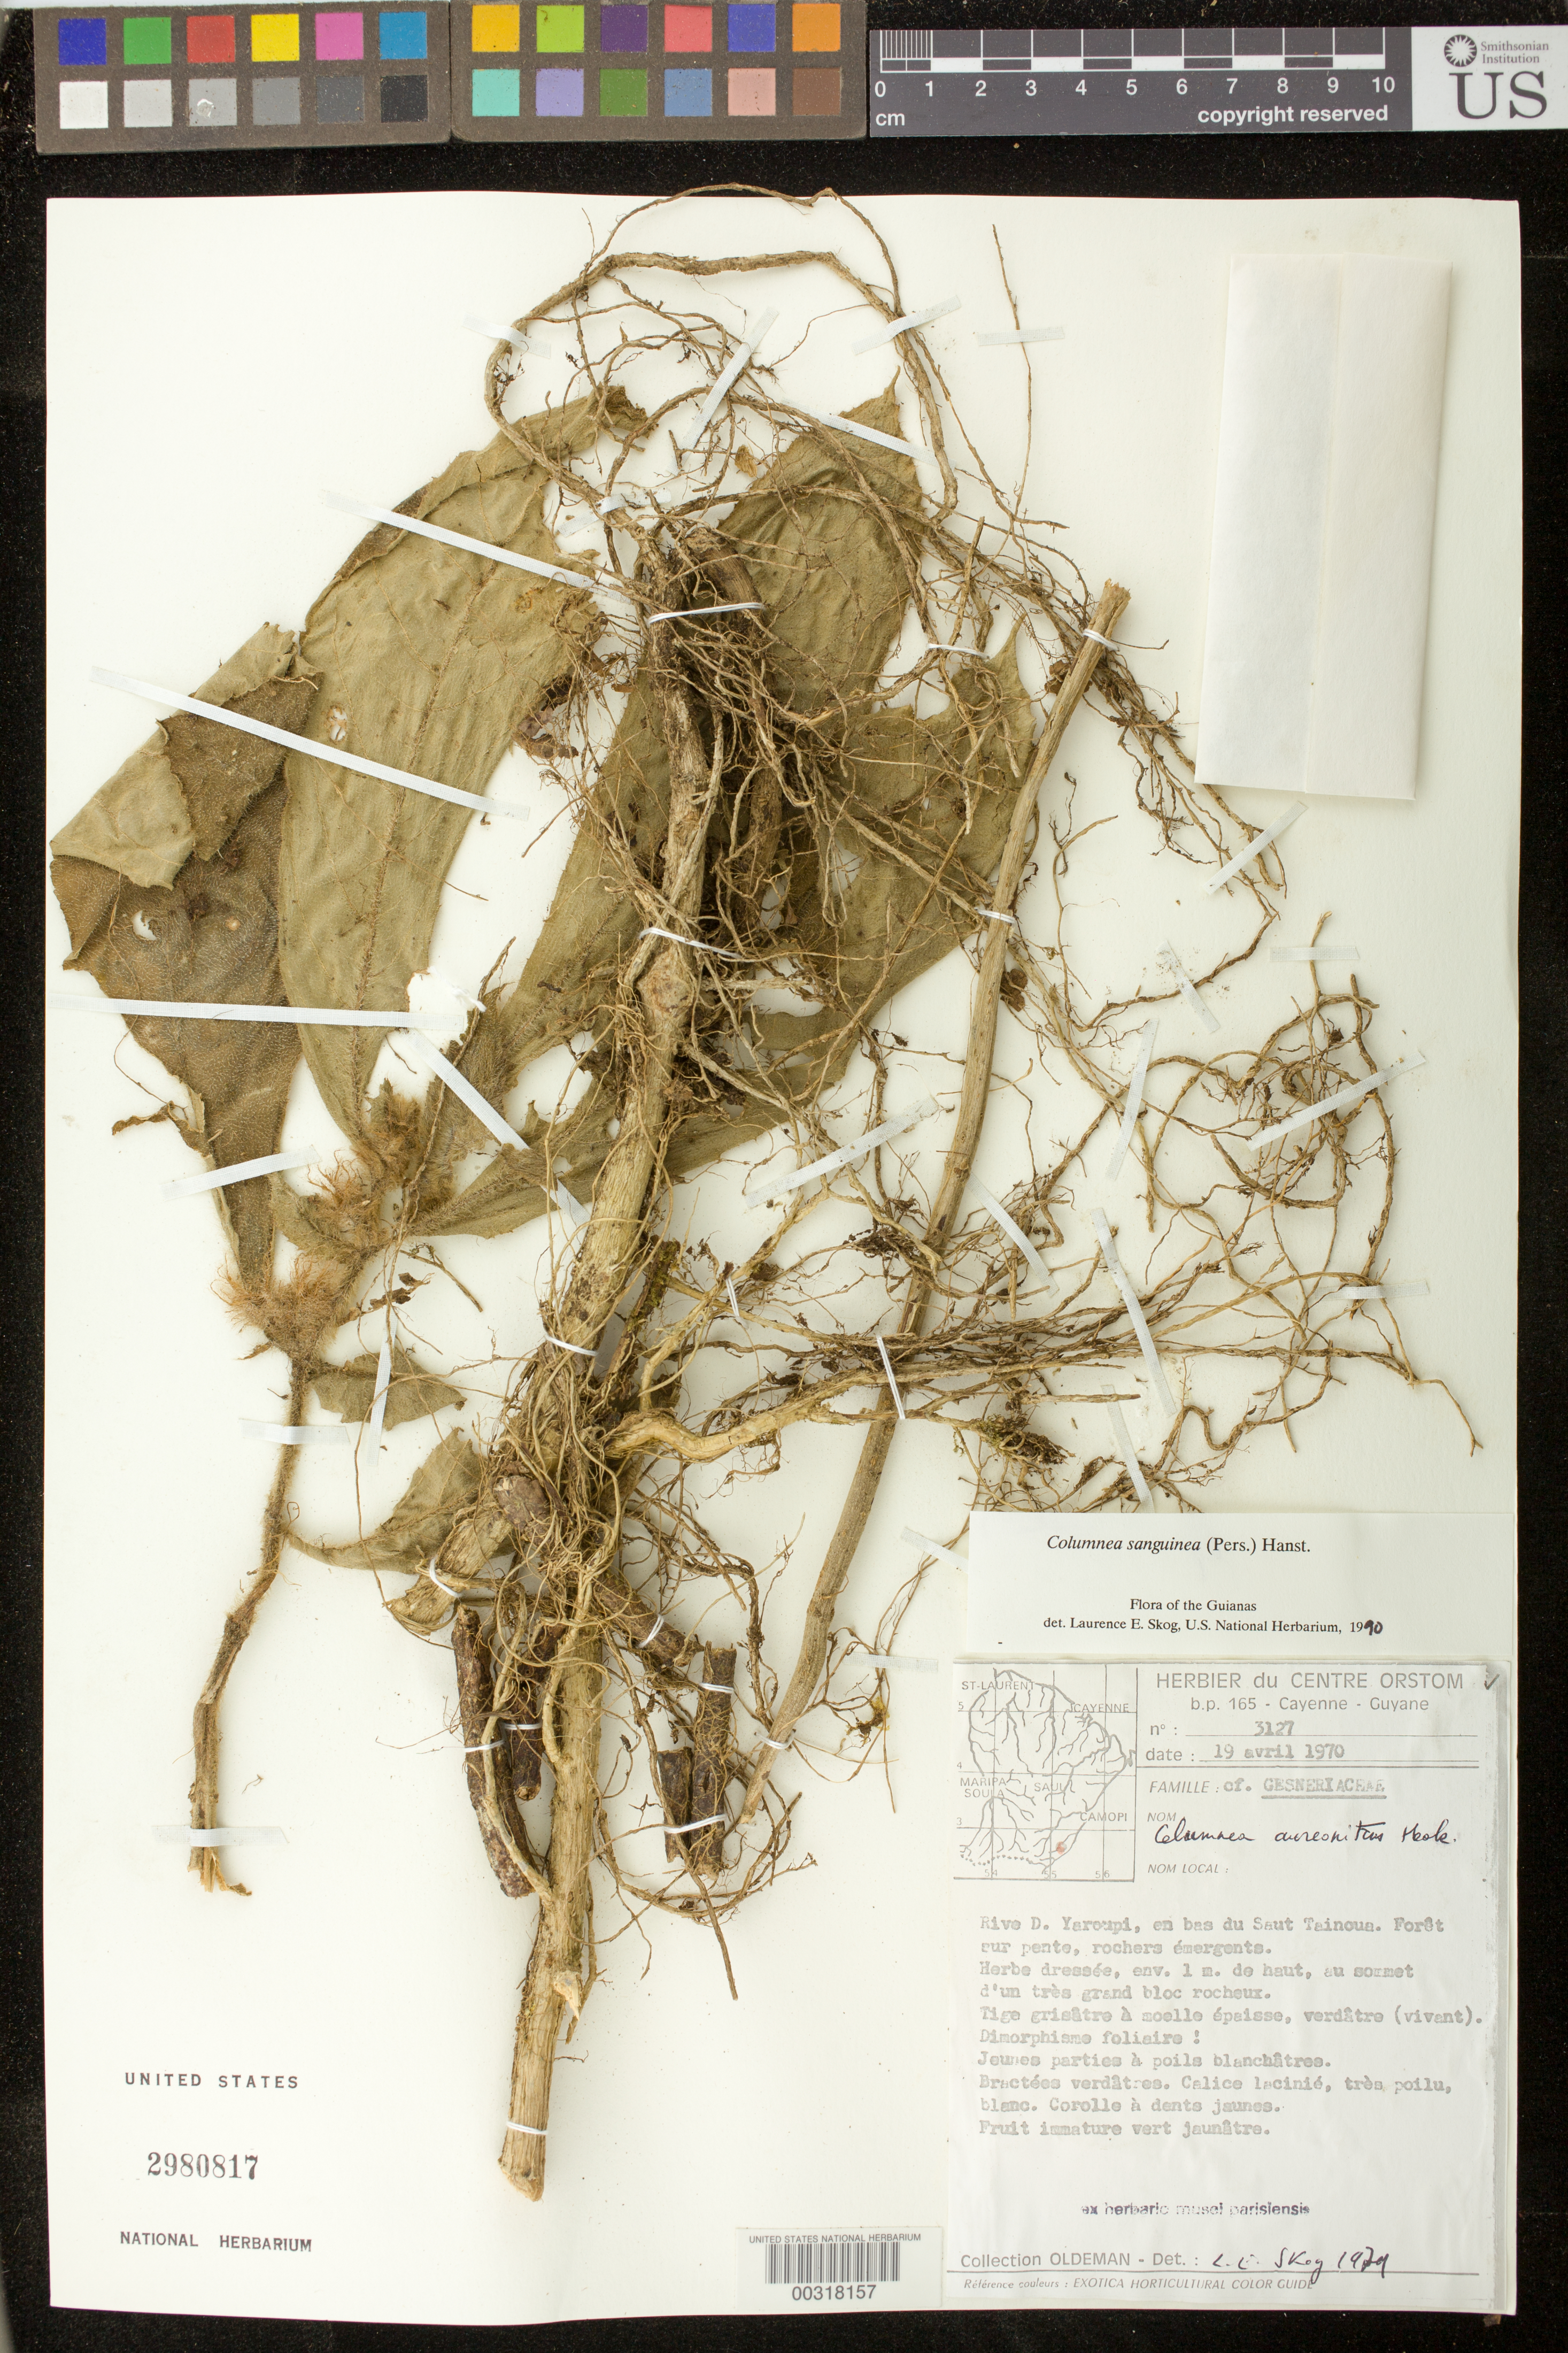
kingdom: Plantae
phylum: Tracheophyta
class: Magnoliopsida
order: Lamiales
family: Gesneriaceae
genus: Columnea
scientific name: Columnea sanguinea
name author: (Pers.) Hanst.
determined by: Skog, Laurence E.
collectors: R. Oldeman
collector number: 3127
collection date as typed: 19 Apr 1970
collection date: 1970-04-19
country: French Guiana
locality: Rive D. Yaroupi, en bas du Saut Tainoua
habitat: Forêt sur pente, rochers émergents; au sommet d'un très grand bloc rocheux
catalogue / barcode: US 2980817